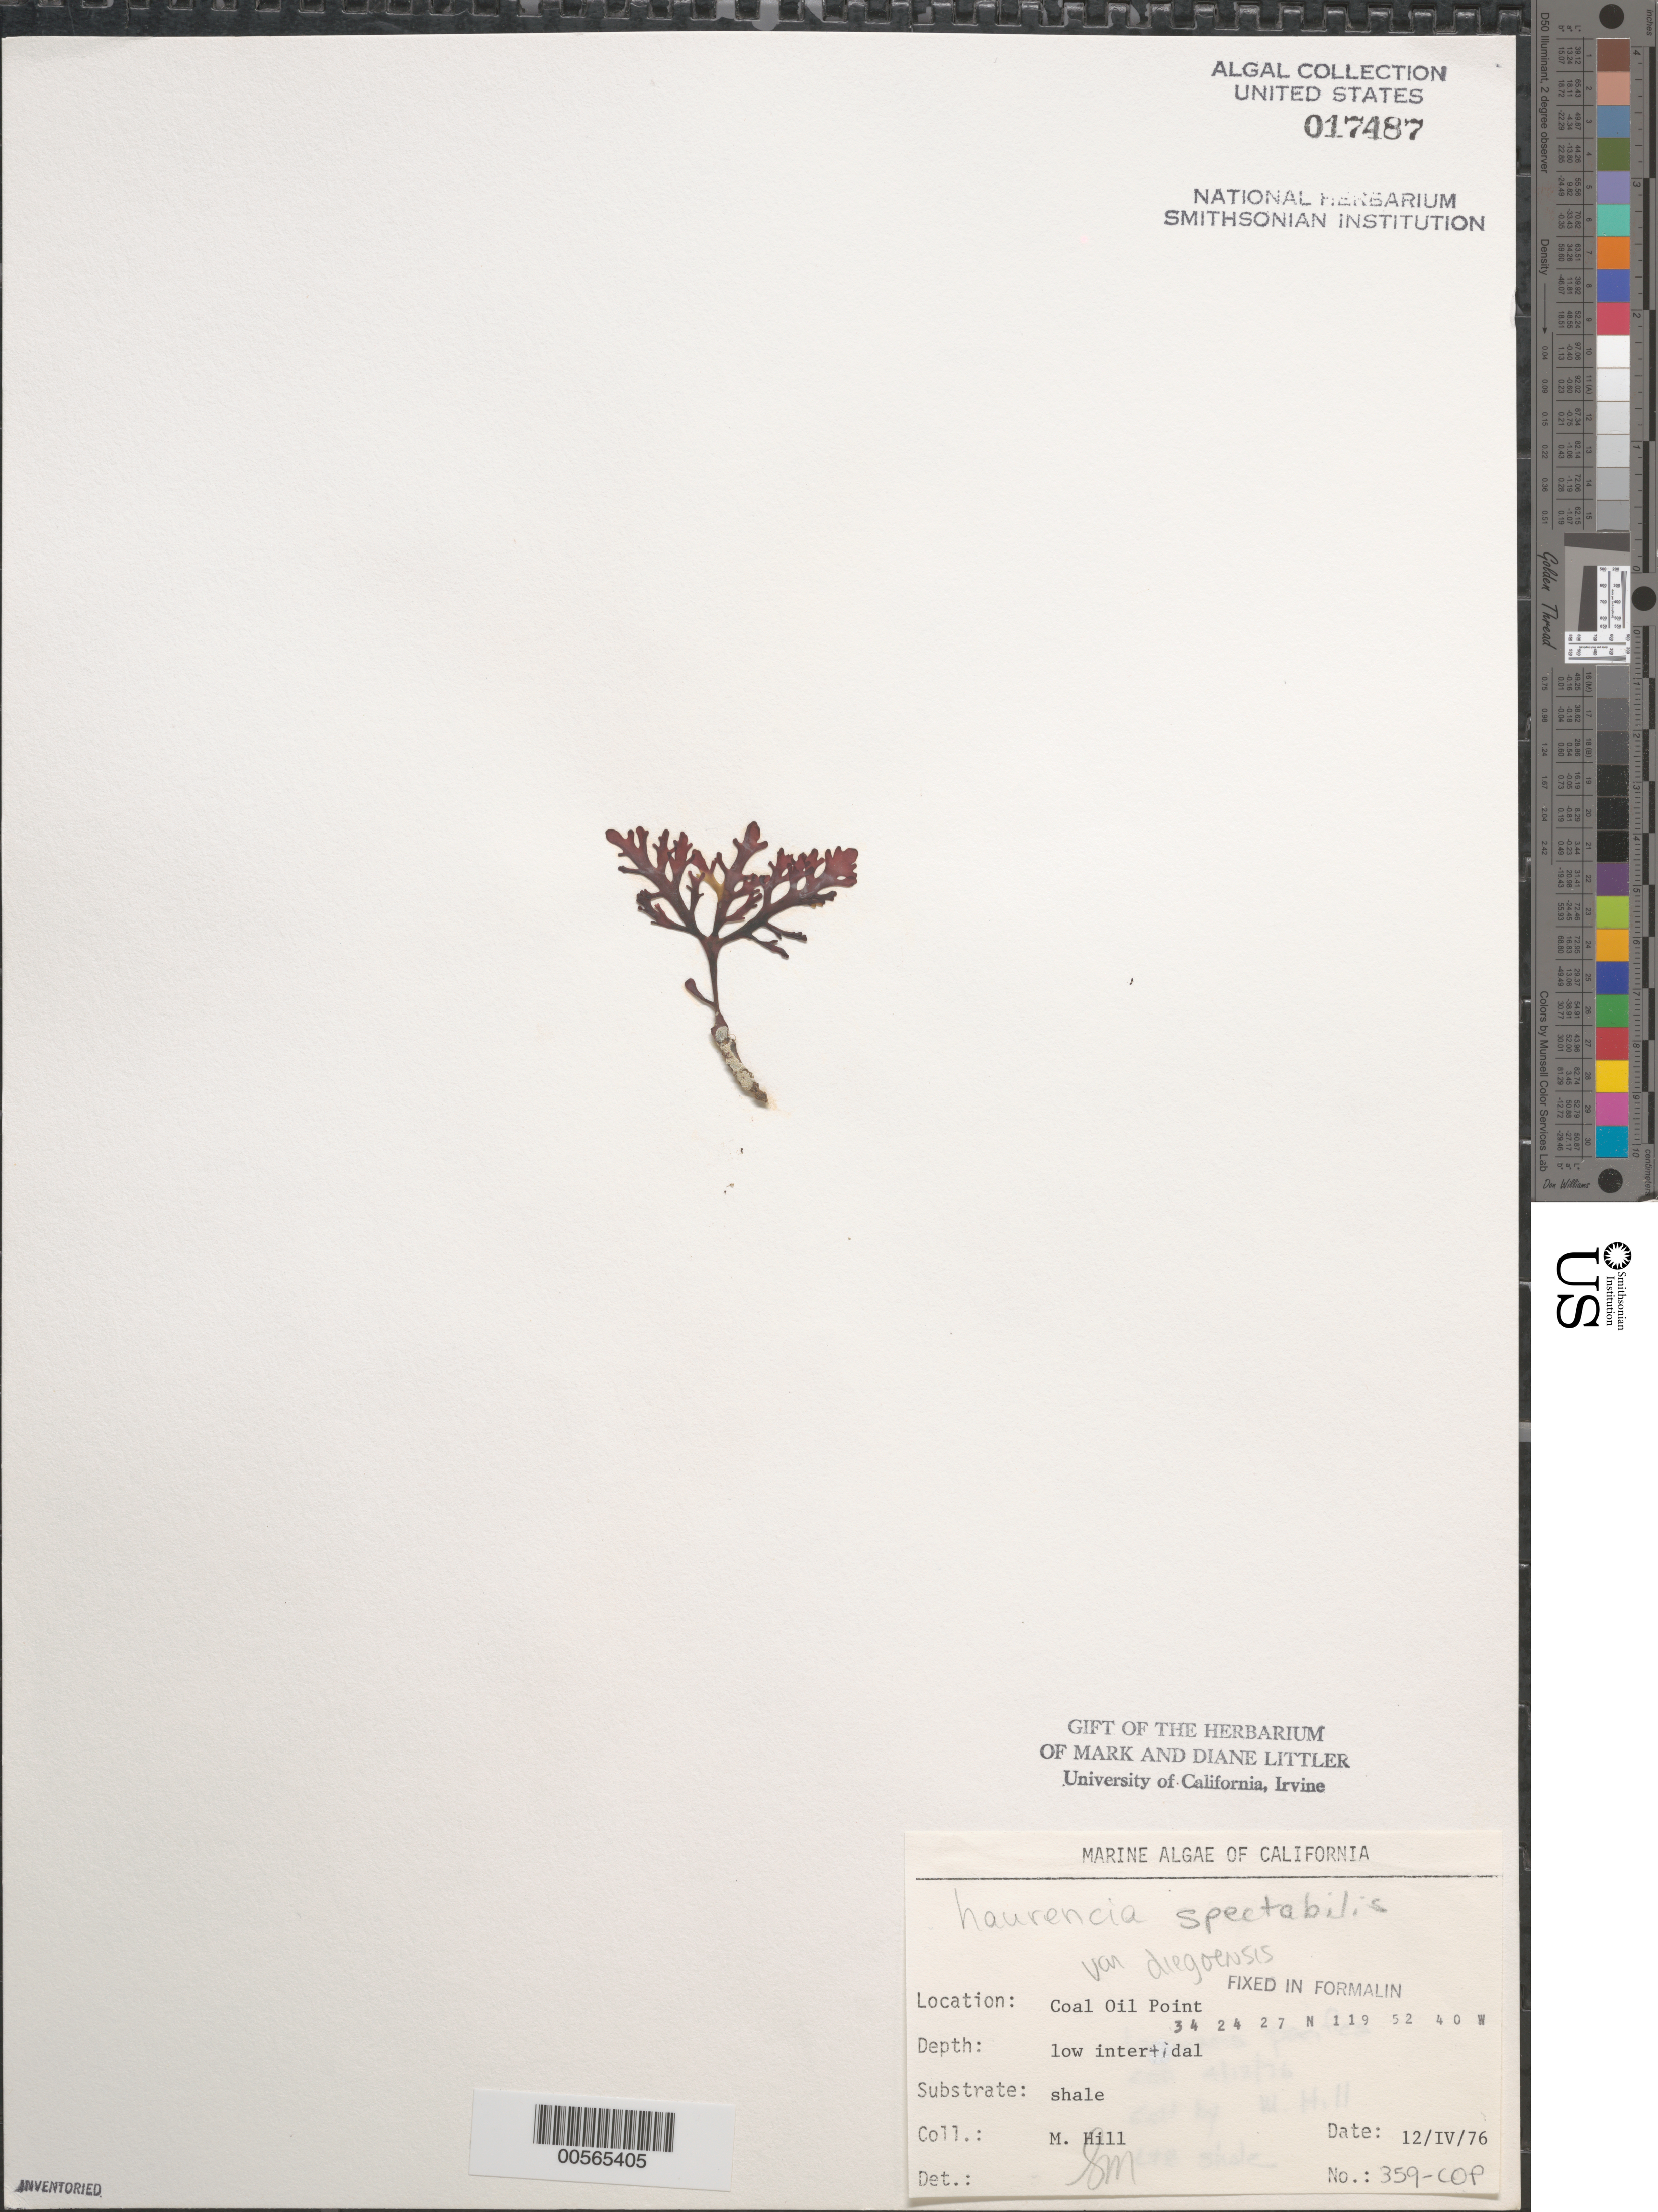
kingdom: Plantae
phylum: Rhodophyta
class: Florideophyceae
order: Ceramiales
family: Rhodomelaceae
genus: Osmundea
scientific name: Osmundea spectabilis var. diegoensis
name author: (E.Y. Dawson) K.W. Nam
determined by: Algae name updating Project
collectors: M. Hill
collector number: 359-cop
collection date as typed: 12 Apr 1976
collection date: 1976-04-12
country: United States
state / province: California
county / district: Santa Barbara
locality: Coal Oil Point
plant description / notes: BLM-SOCALBIGHT Rocky Intertidal Survey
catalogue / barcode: US 17487